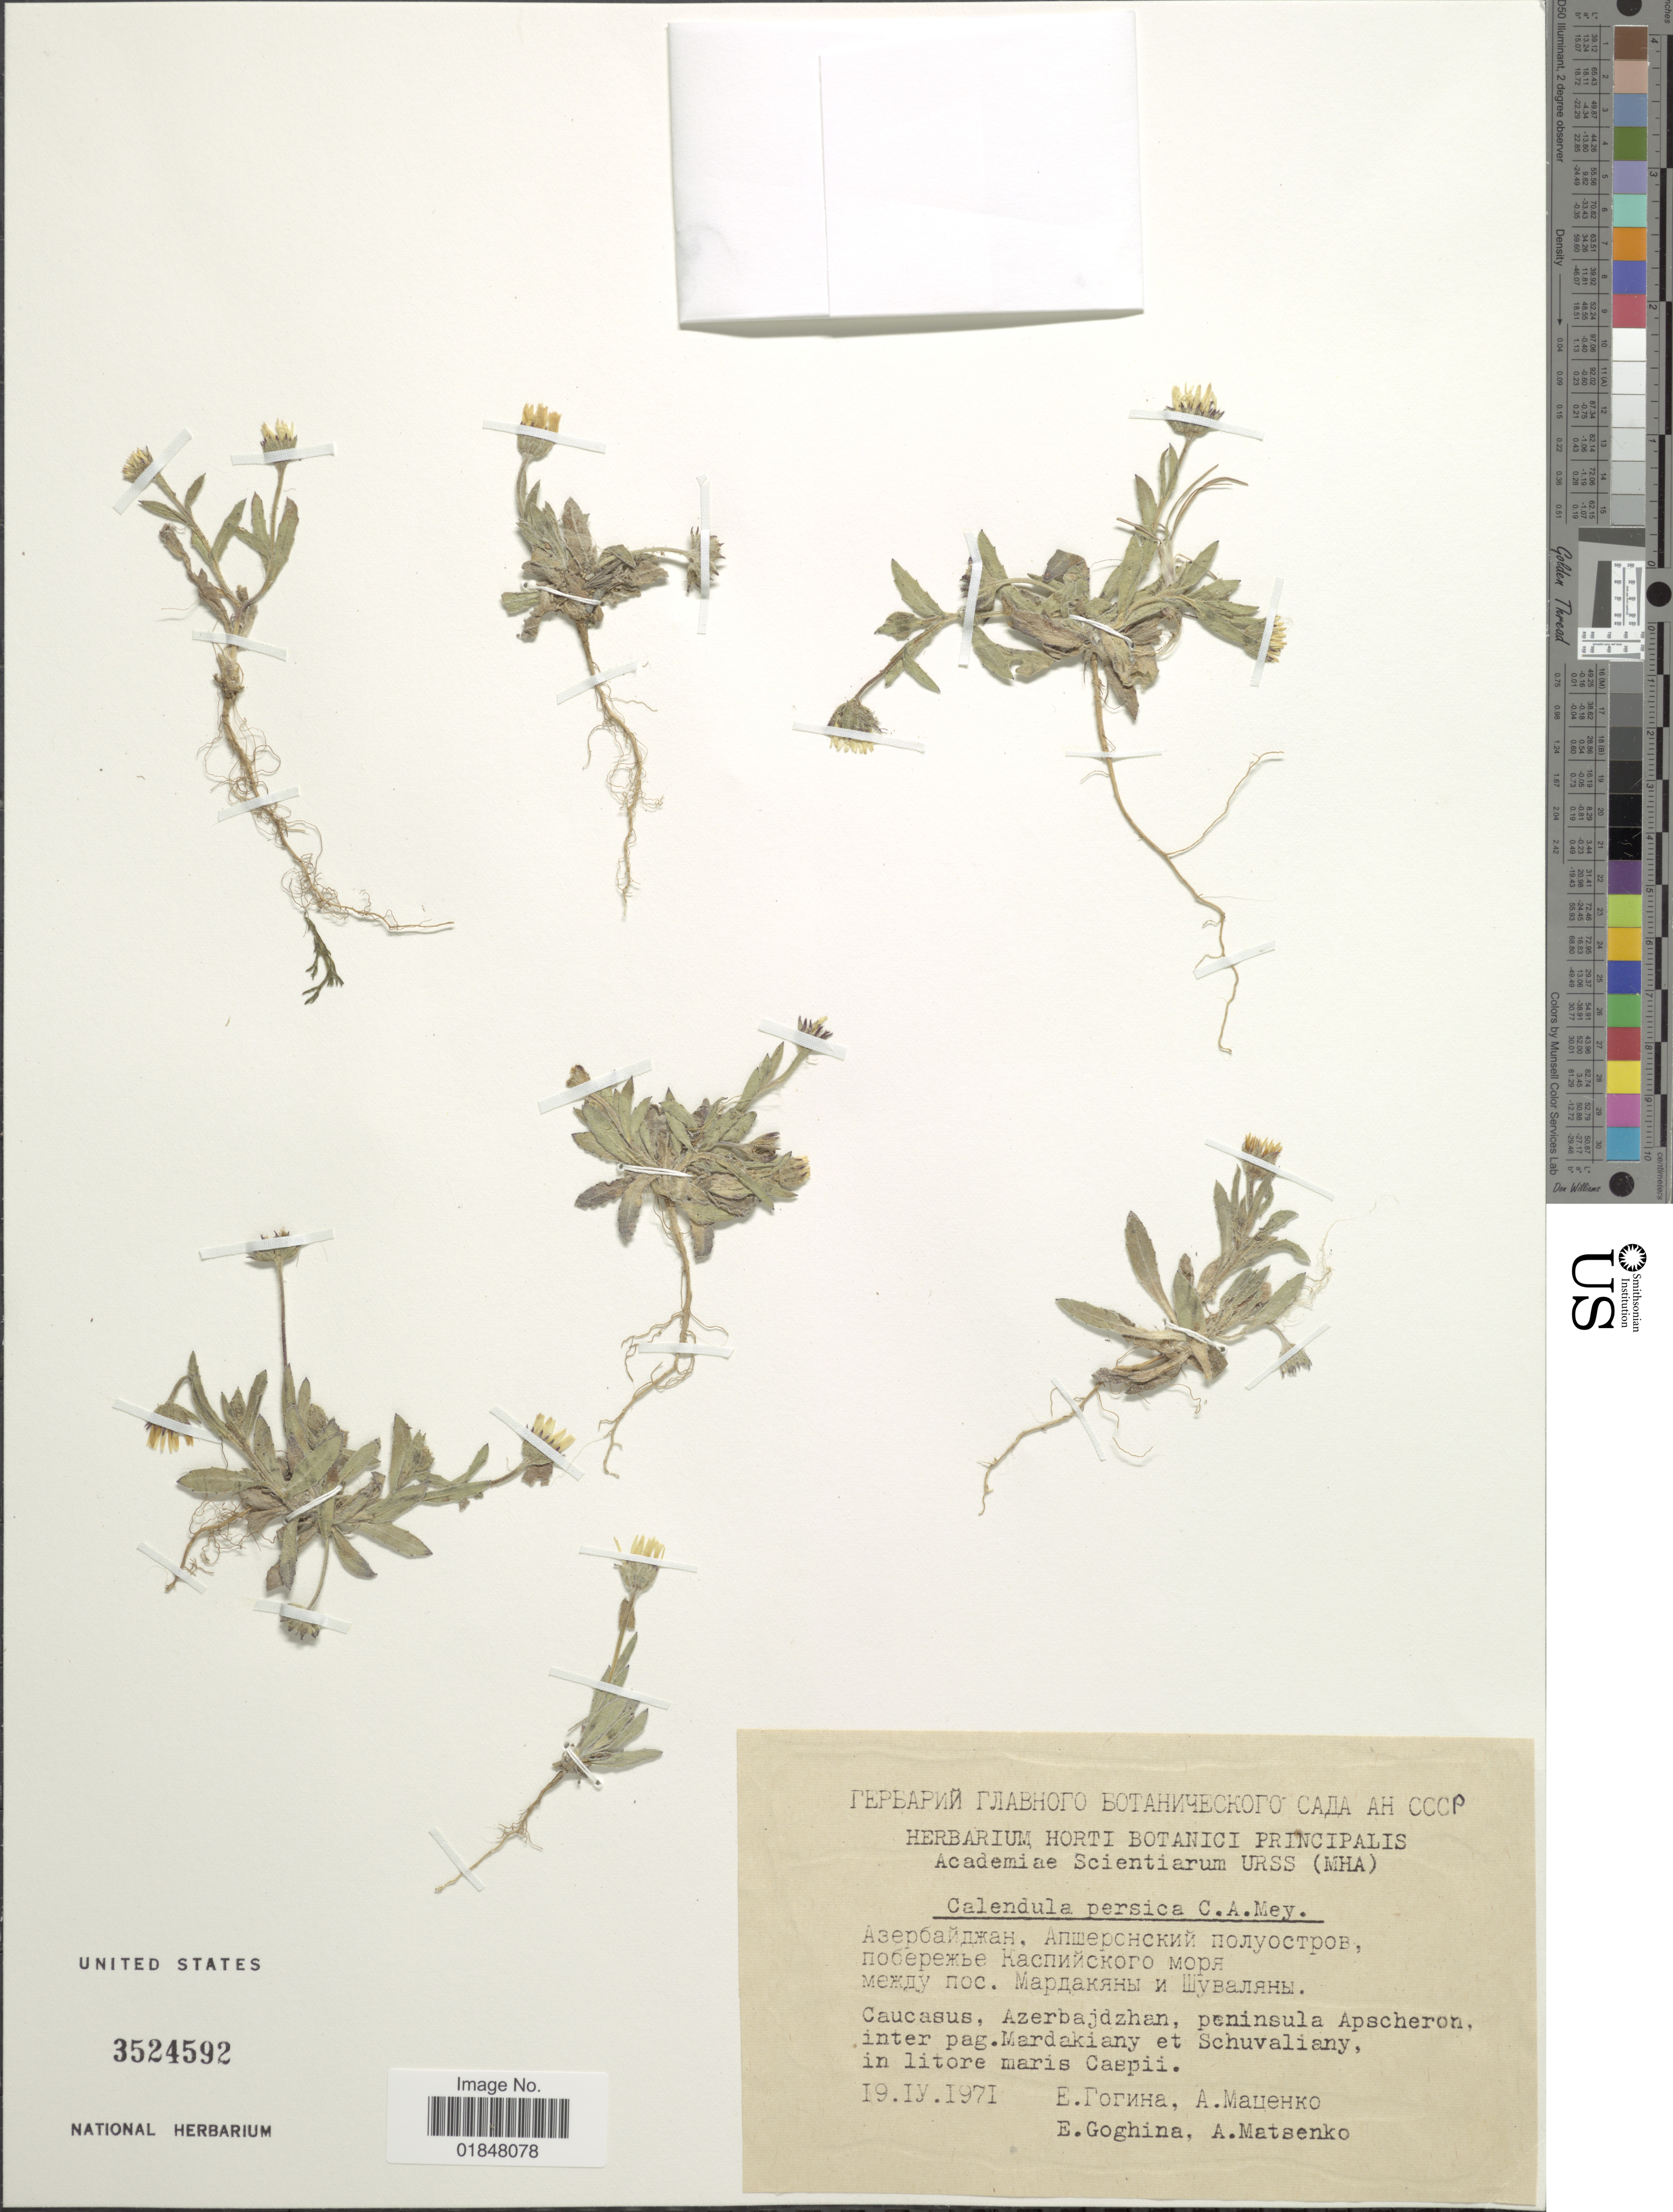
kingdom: Plantae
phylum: Tracheophyta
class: Magnoliopsida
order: Asterales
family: Asteraceae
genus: Calendula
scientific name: Calendula arvensis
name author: L.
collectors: E. Goghina & A. Matsenko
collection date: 1971-04-19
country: Azerbaijan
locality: Caucasus, Azerbajdzhan, peninsula Apscheron, inter pag. Mardakiany et Schuvaliany, in litore maris Caspii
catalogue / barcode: US 3524592